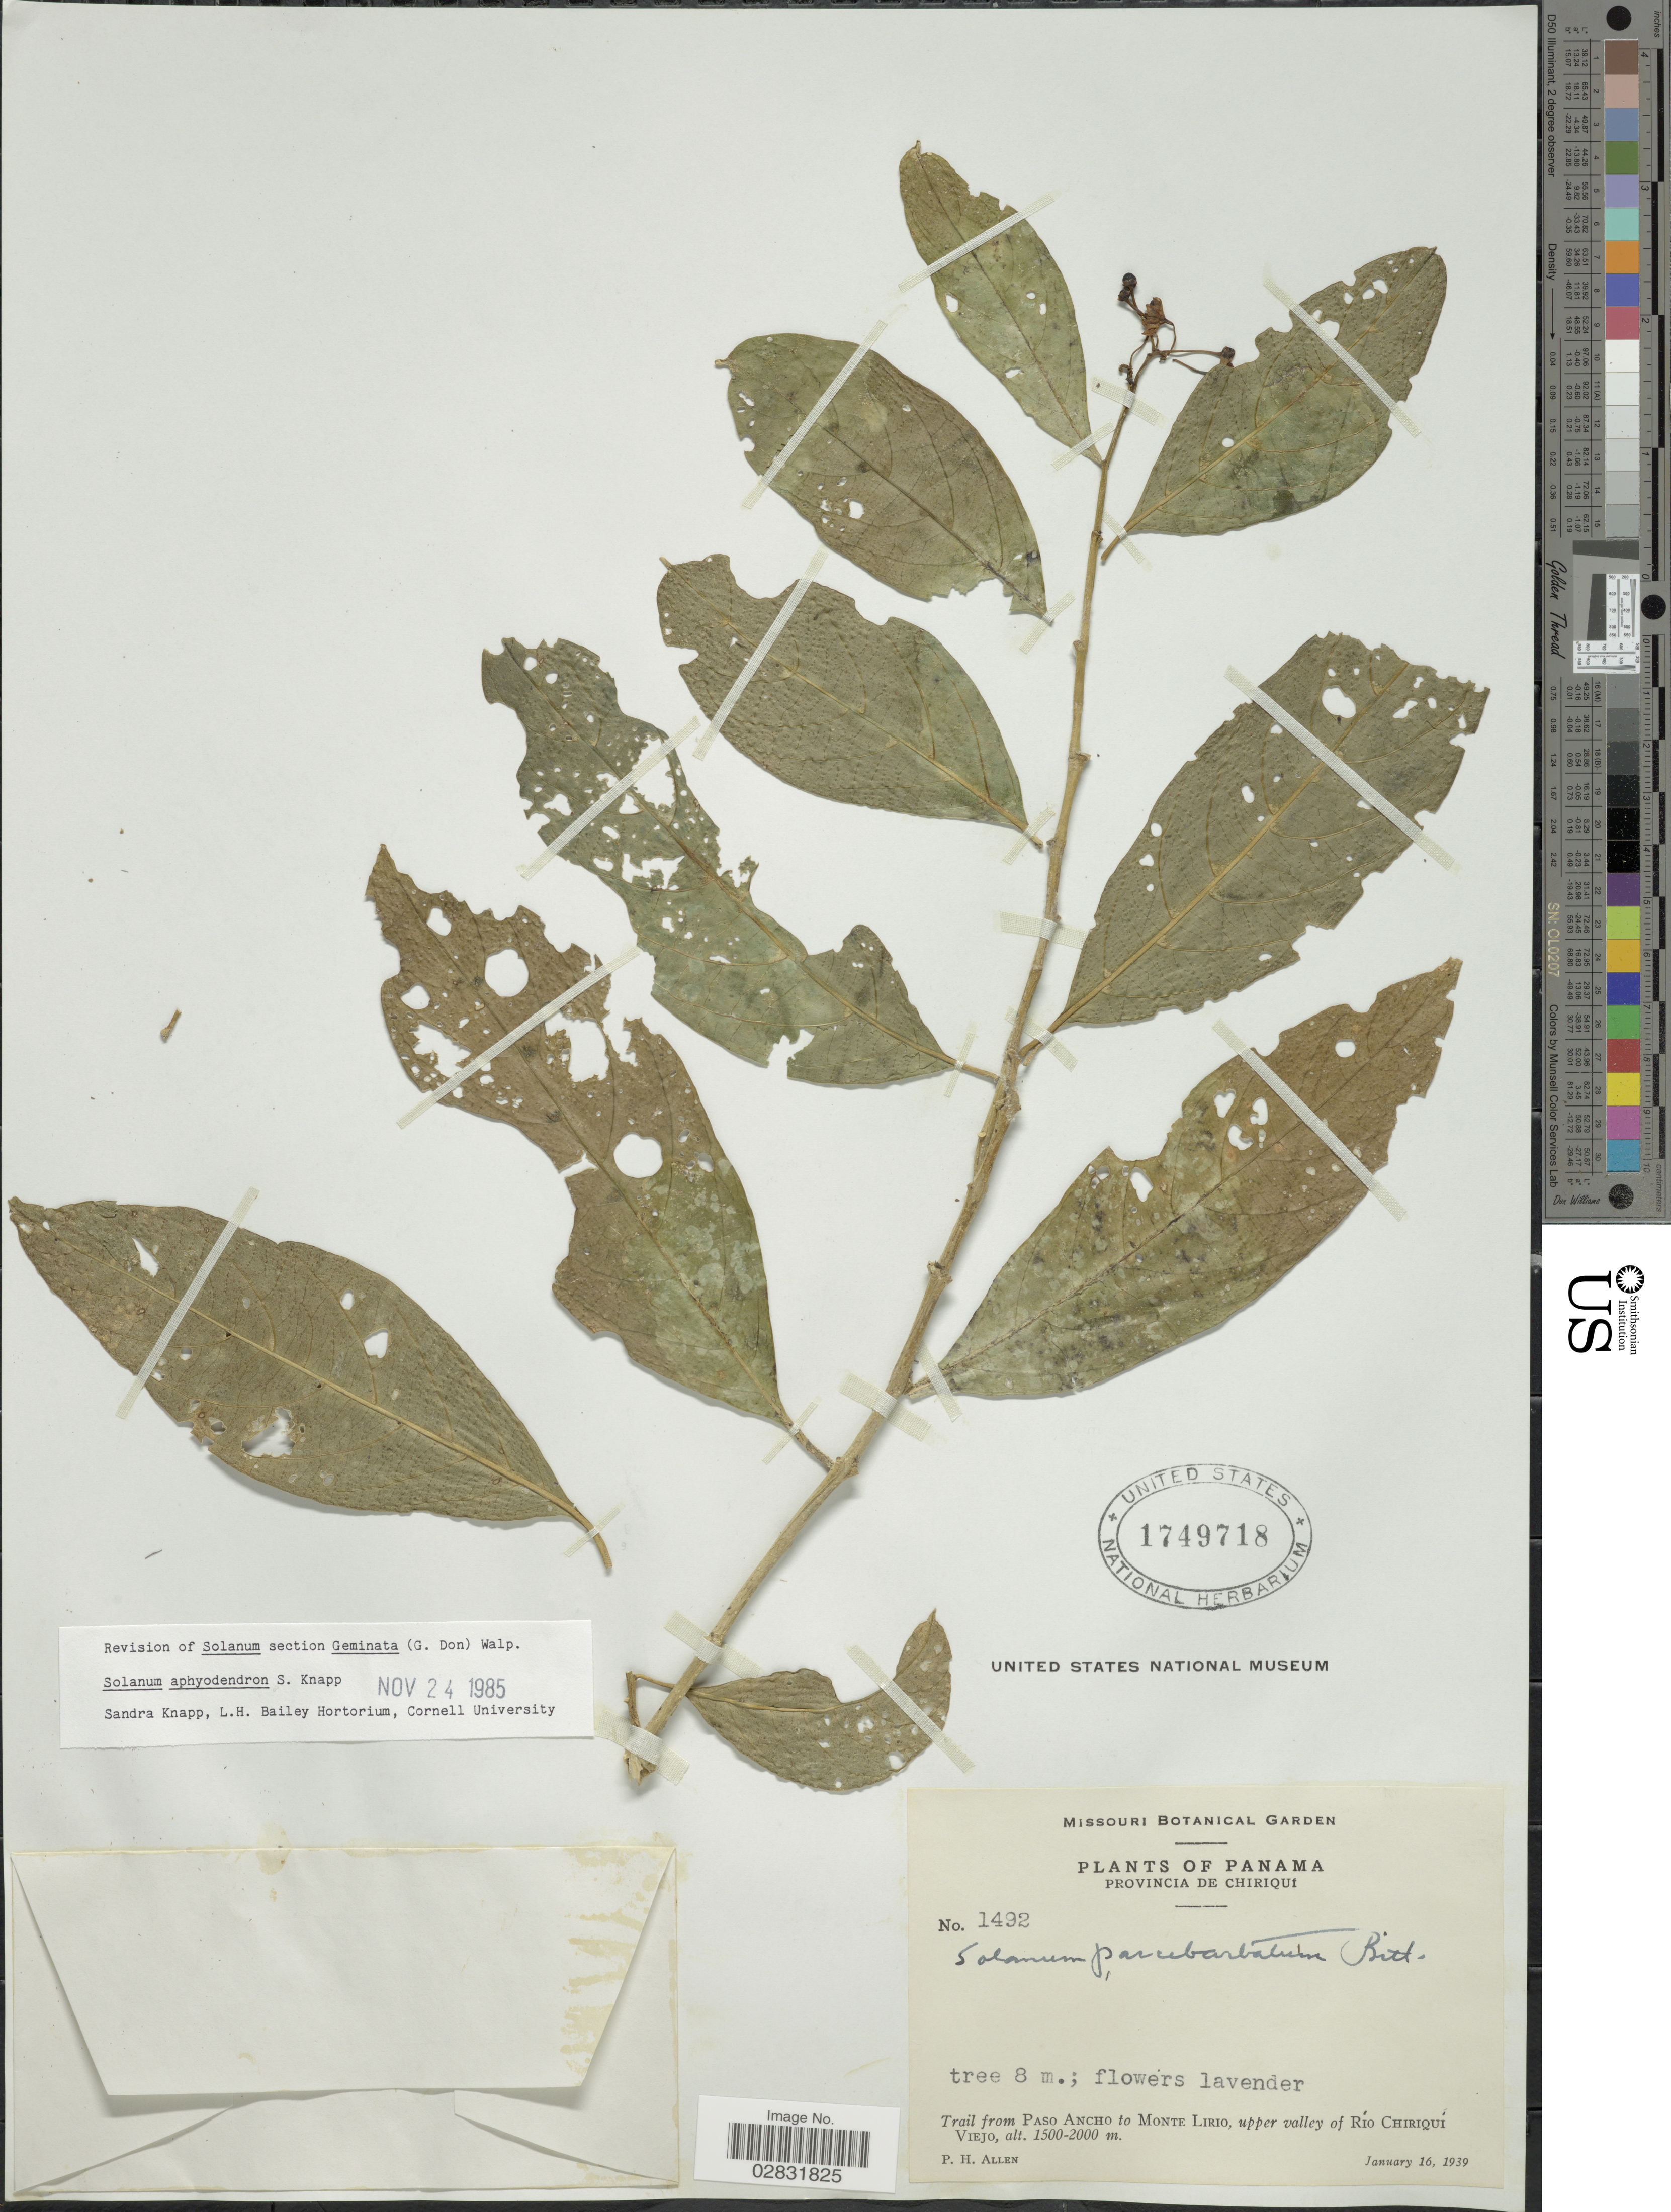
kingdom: Plantae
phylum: Tracheophyta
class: Magnoliopsida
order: Solanales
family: Solanaceae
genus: Solanum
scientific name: Solanum aphyodendron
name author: S. Knapp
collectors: P. H. Allen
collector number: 1492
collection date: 1939-01-16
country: Panama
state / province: Chiriqui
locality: Trail from Paso Ancho to Monte Lirio, upper valley of Río Chiriquí Viejo.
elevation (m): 1500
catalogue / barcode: US 1749718